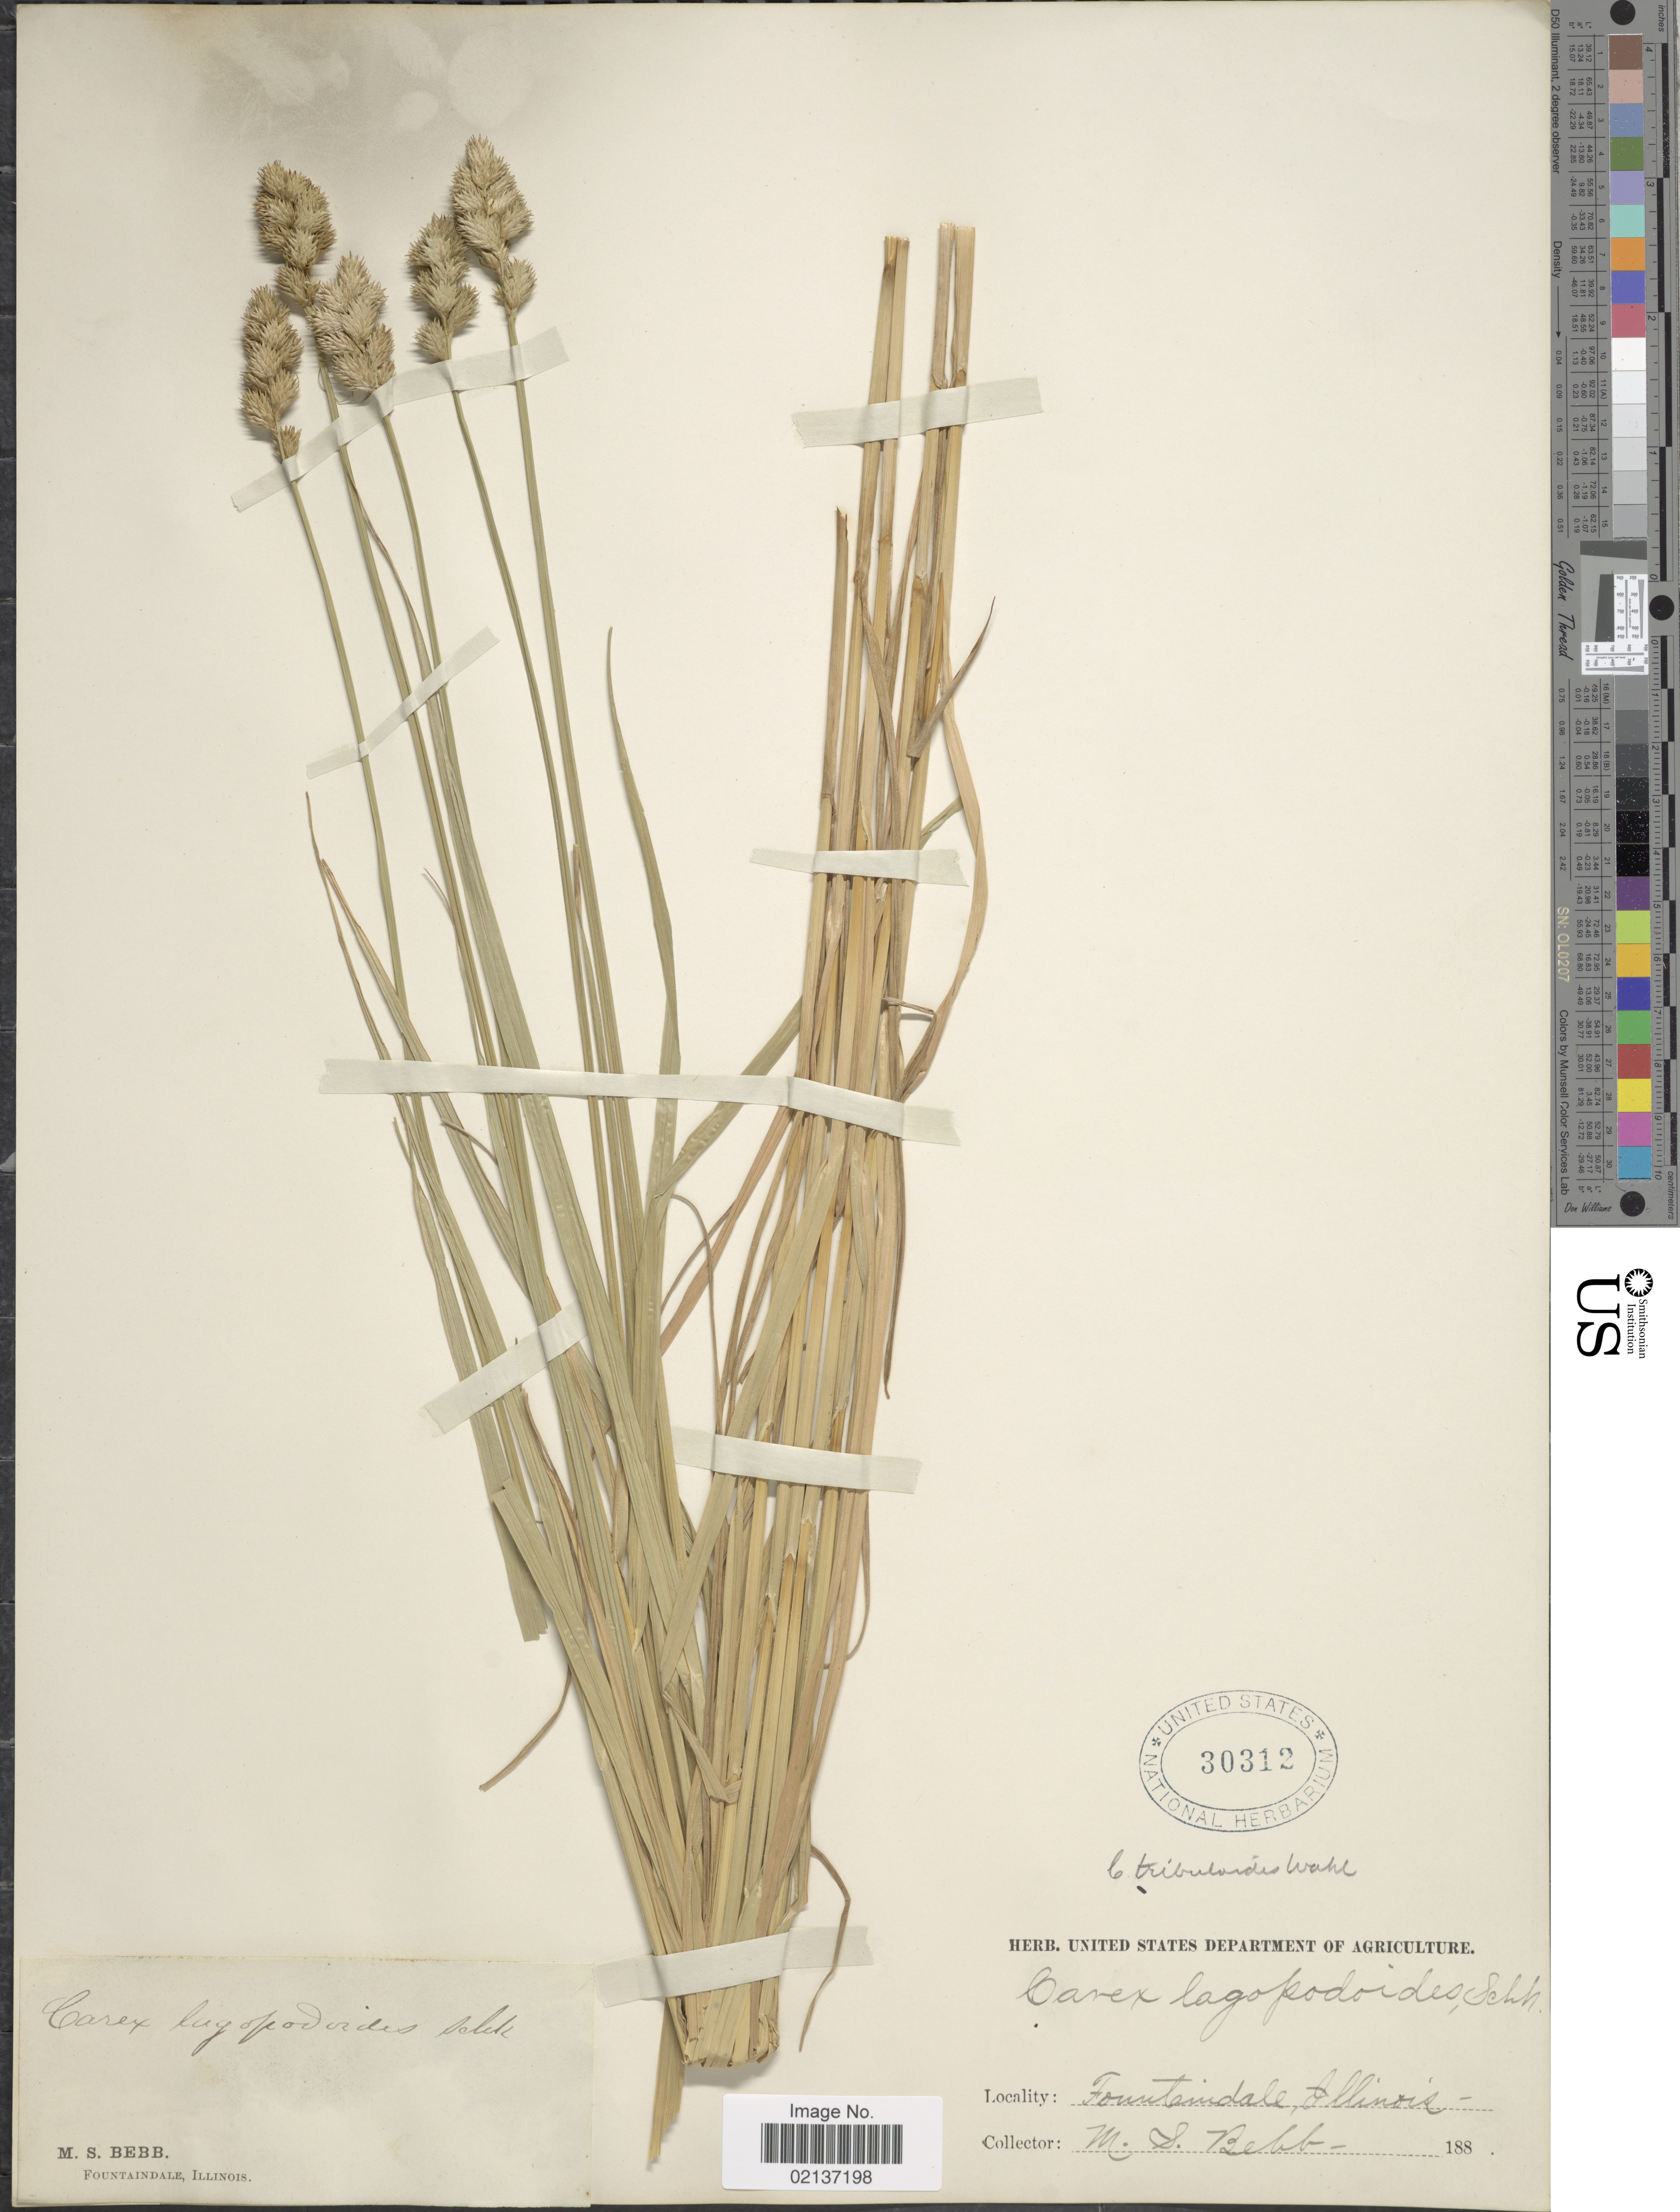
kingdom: Plantae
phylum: Tracheophyta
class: Liliopsida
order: Poales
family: Cyperaceae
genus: Carex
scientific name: Carex tribuloides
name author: Wahlenb.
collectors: M. Bebb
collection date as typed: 188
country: United States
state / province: Illinois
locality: Fountaindale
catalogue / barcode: US 30312